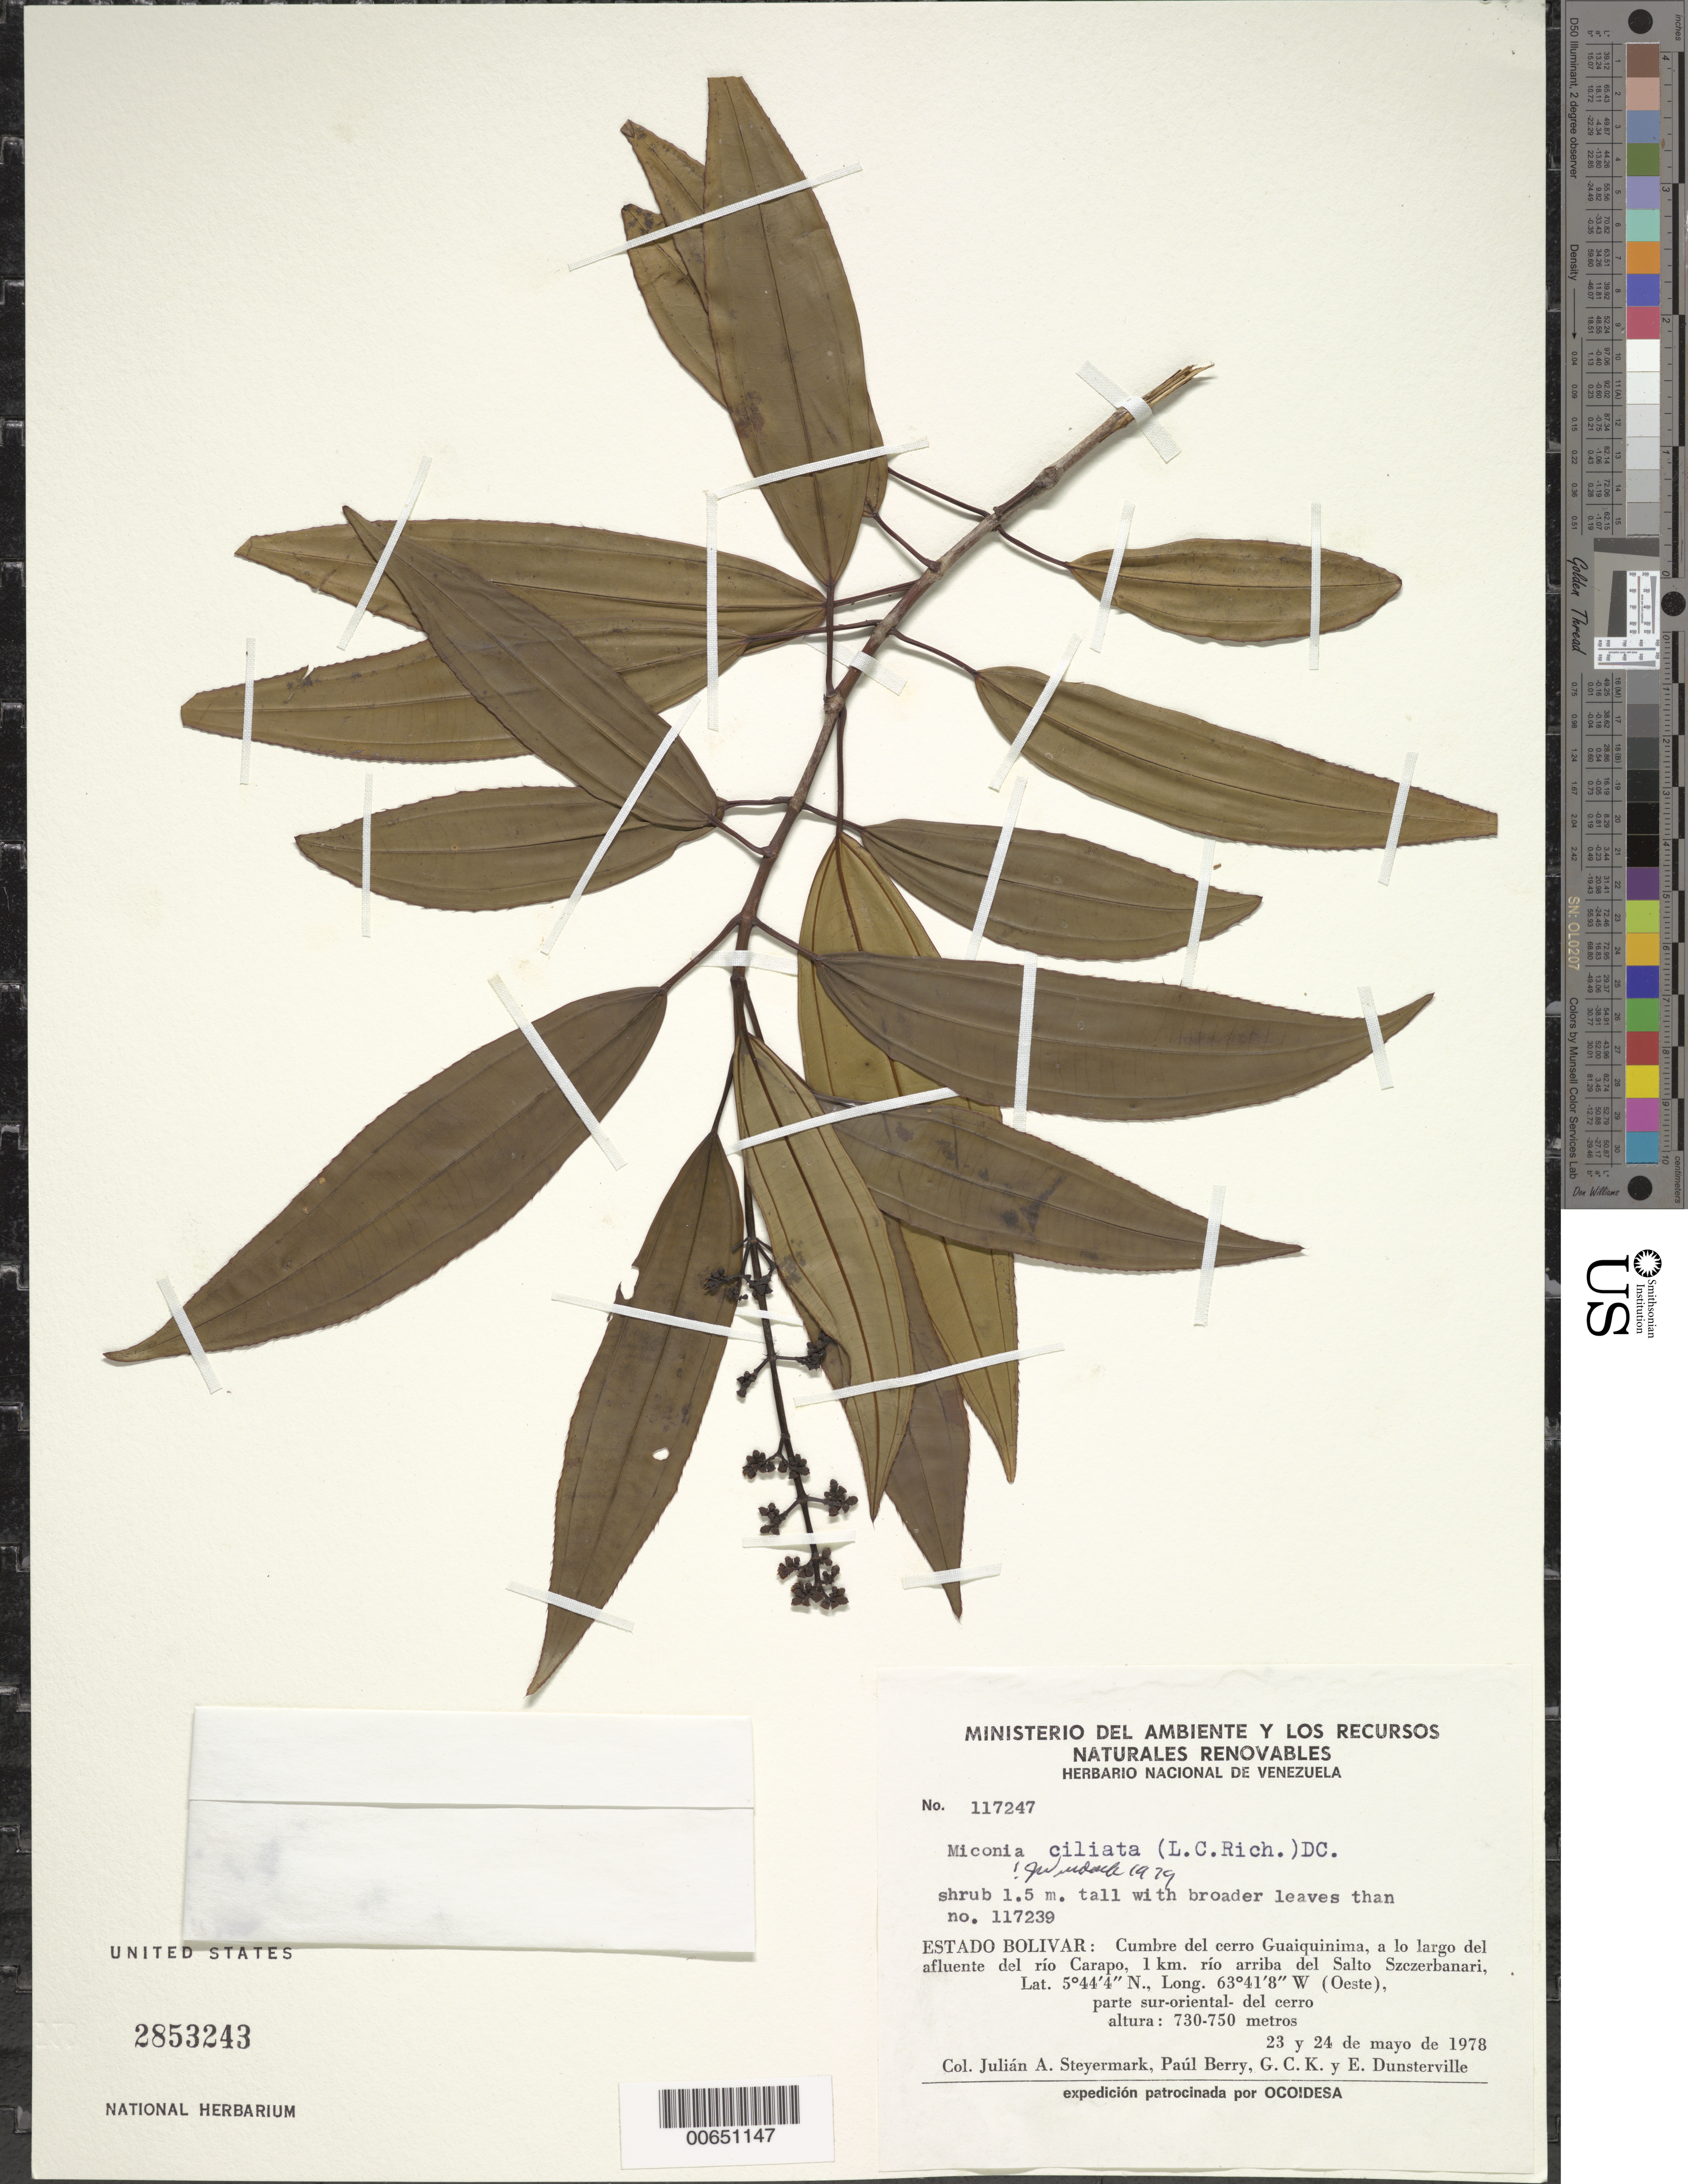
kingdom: Plantae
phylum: Tracheophyta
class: Magnoliopsida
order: Myrtales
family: Melastomataceae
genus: Miconia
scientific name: Miconia ciliata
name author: (Rich.) DC.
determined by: Wurdack, John J., (US), US (UNITED STATES)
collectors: J. Steyermark, P. Berry, G. C. K. Dunsterville & E. Dunsterville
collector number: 117247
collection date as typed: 23-May-78 to 24-May-78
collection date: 1978-05-23/1978-05-24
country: Venezuela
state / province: Bolívar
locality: Cerro Guaiquinima; afluente del Río Carapo (1 km río arriba del Salto Szczerbanari)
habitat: Parte sur-oriental del cerro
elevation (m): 730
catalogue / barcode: US 2853243